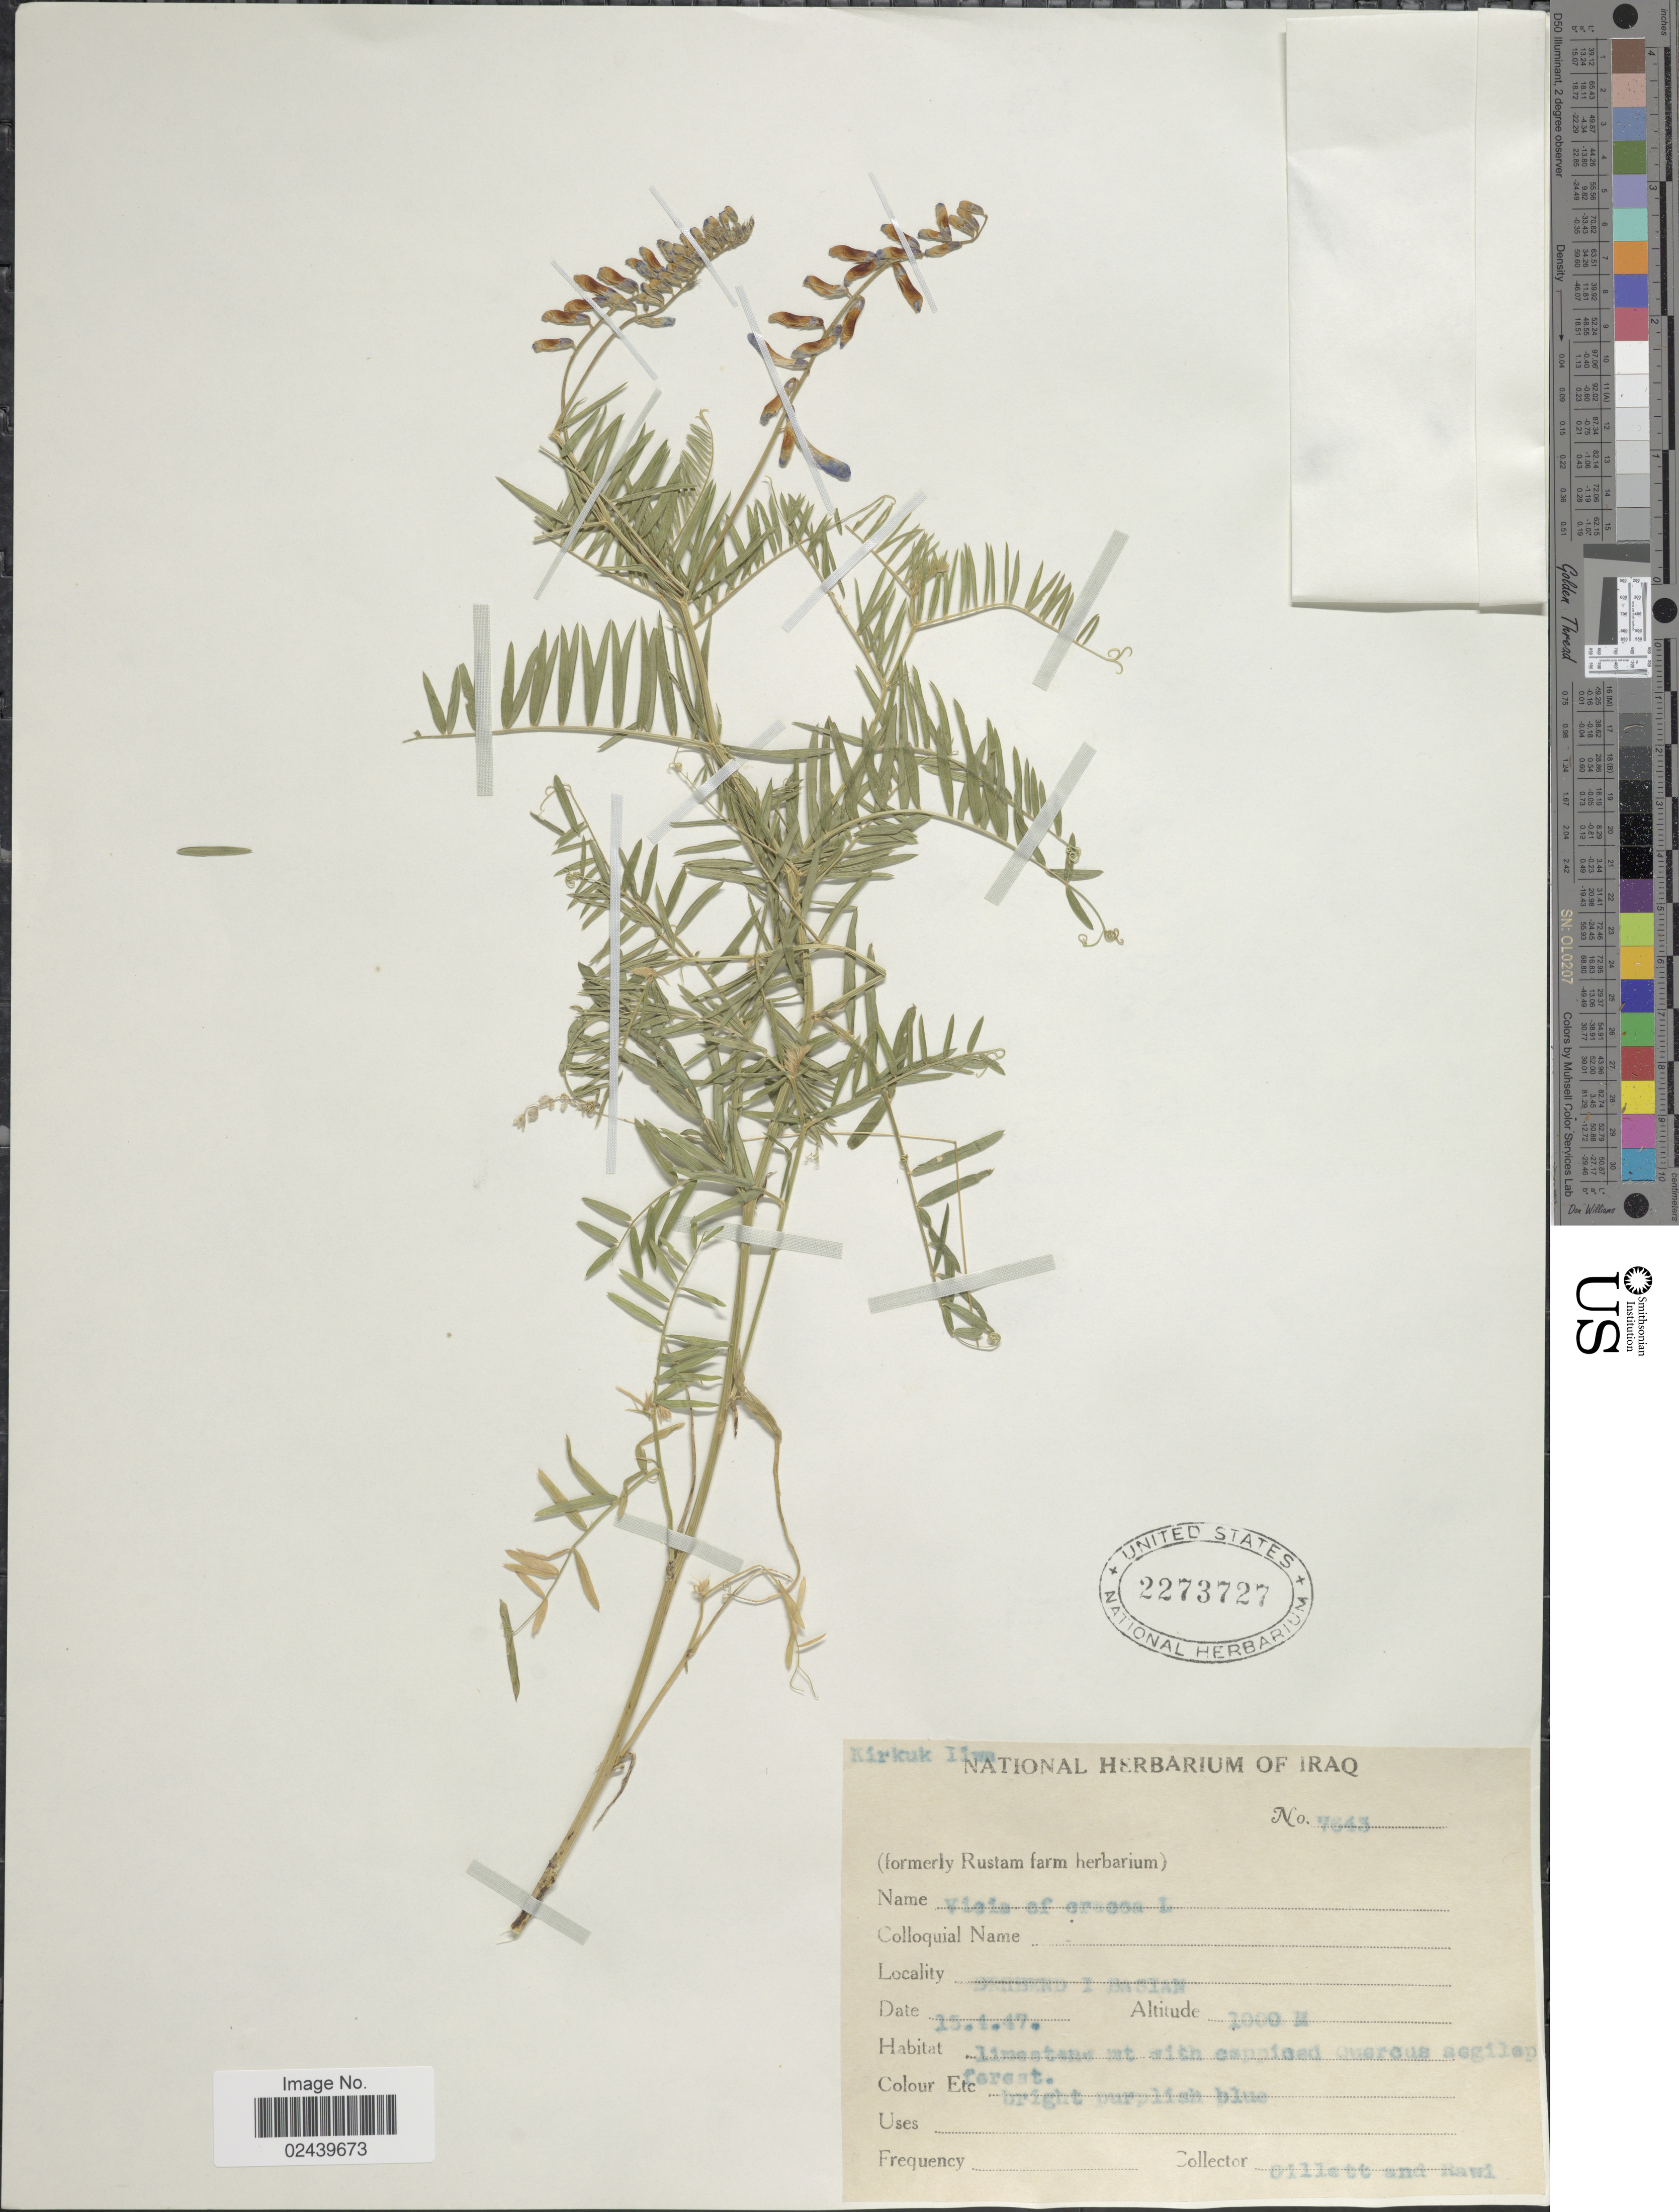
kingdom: Plantae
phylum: Tracheophyta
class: Magnoliopsida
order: Fabales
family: Fabaceae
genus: Vicia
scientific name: Vicia cracca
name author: L.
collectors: Gillett, -- & -. Rawi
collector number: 7643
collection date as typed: Transcribed d/m/y: 15/4/47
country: Iraq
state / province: Kirkūk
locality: Kirkuk liwa. Derbend i Basian [interpreted]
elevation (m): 1000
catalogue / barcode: US 2273727